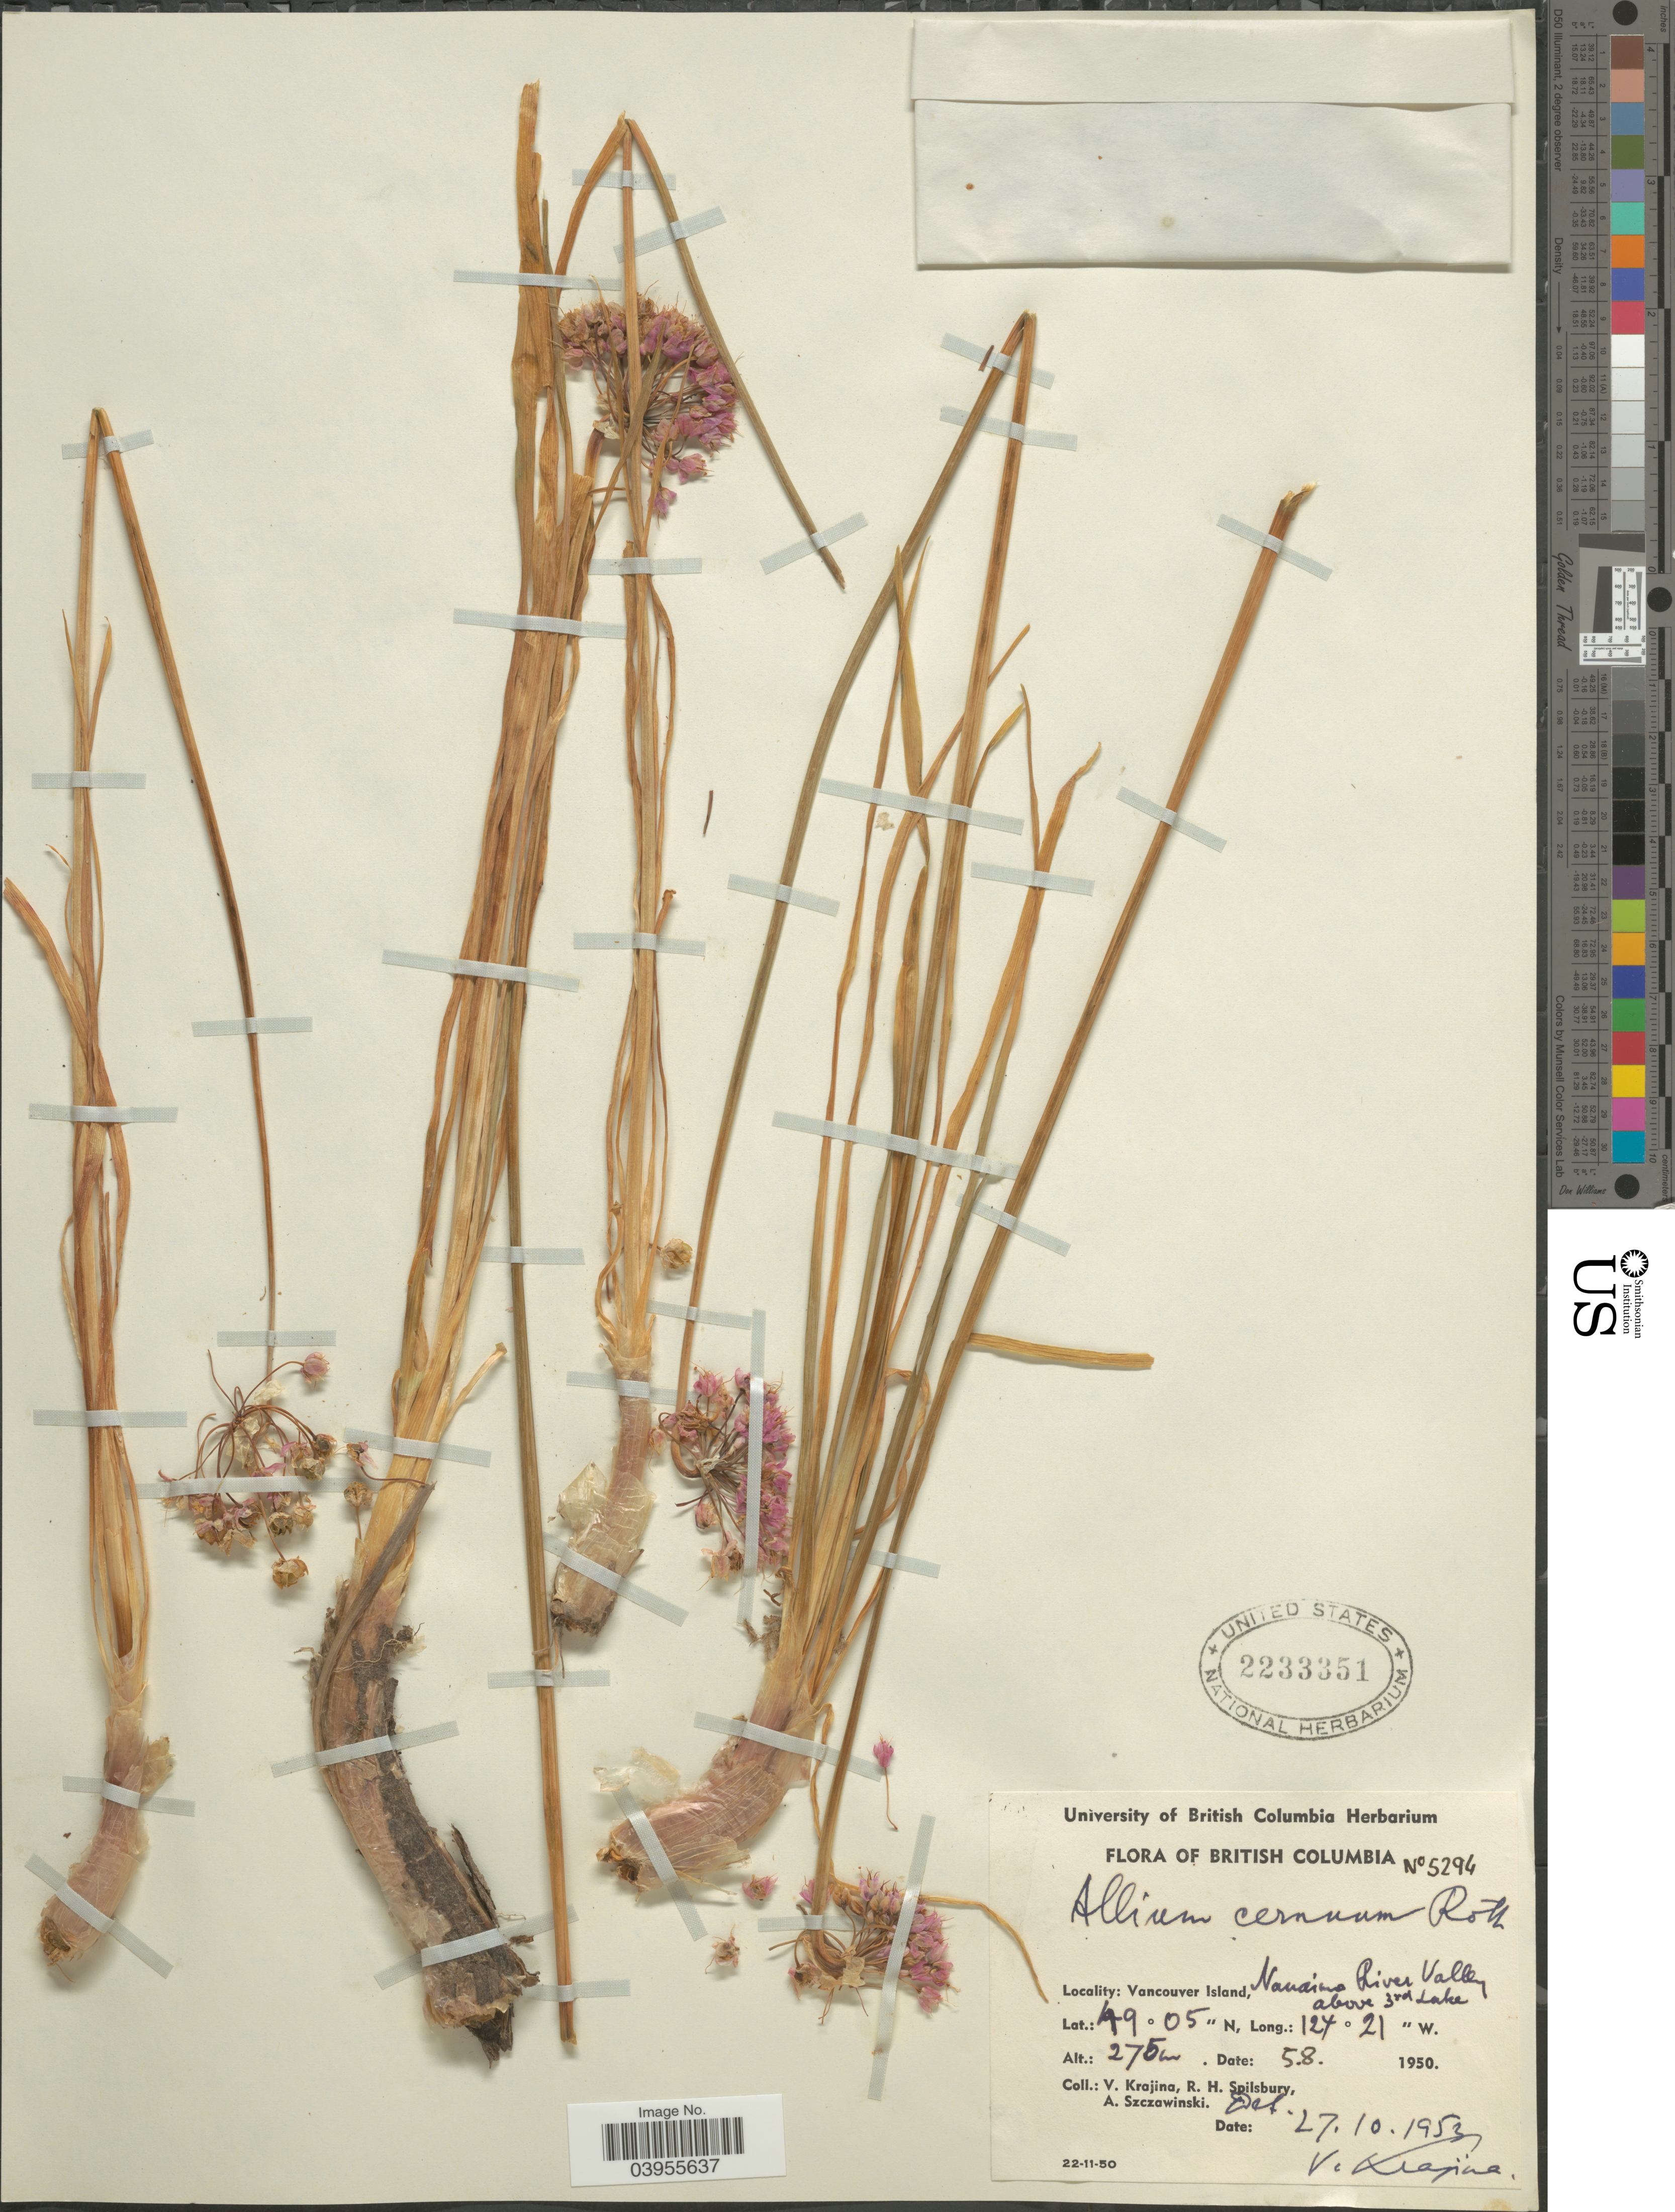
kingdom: Plantae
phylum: Tracheophyta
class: Liliopsida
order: Asparagales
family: Amaryllidaceae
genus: Allium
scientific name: Allium cernuum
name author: Roth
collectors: V. Krajina, R. Spilsbury & A. Szczawinski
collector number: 5294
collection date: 1950-08-05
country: Canada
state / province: British Columbia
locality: Vancouver Island, Nanaimo River Valley above 3rd Lake.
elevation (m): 275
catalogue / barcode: US 2233351